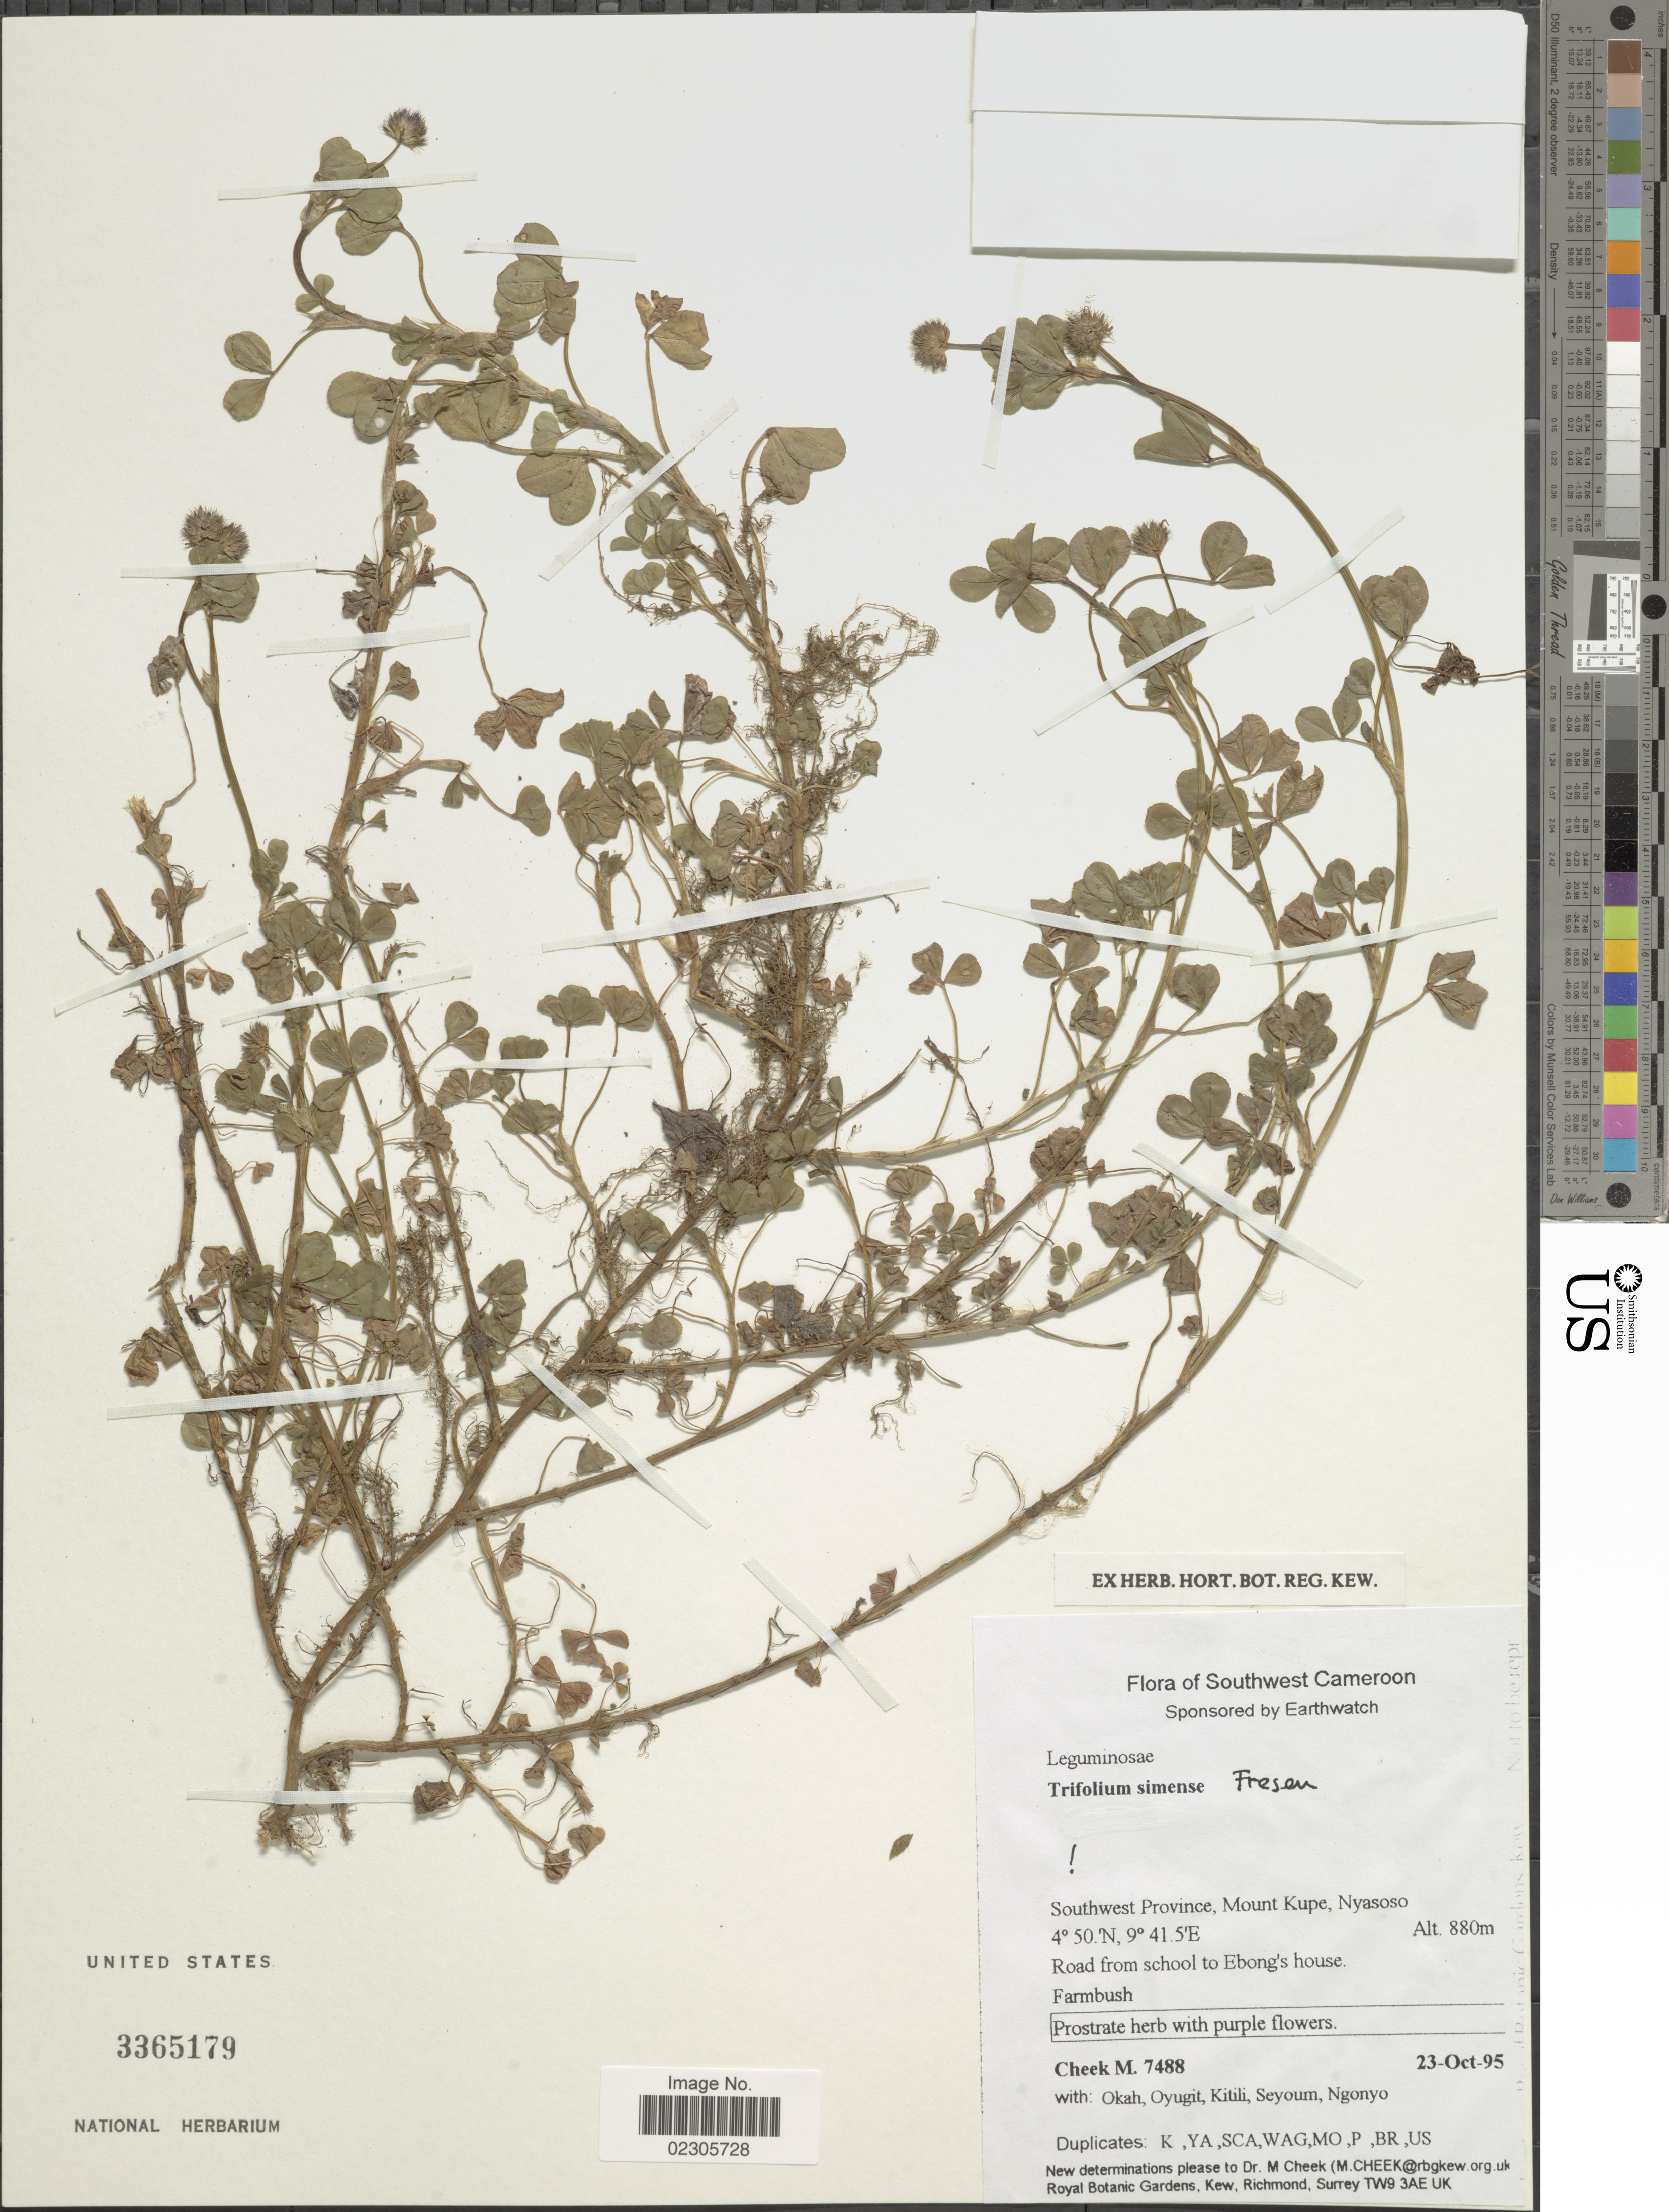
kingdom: Plantae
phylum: Tracheophyta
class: Magnoliopsida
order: Fabales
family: Fabaceae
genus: Trifolium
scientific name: Trifolium simense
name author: Fresen.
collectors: M. Cheek, -. Okah, Oyugit, -. Kitili & et al.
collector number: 7488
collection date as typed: Transcribed d/m/y: 23/10/95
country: Cameroon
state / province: Sud-Ouest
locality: Southwest Cameroon, Southwest Province, Mount Kupe, Nyasoso, Road from school to Egbong's house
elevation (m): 880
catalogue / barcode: US 3365179